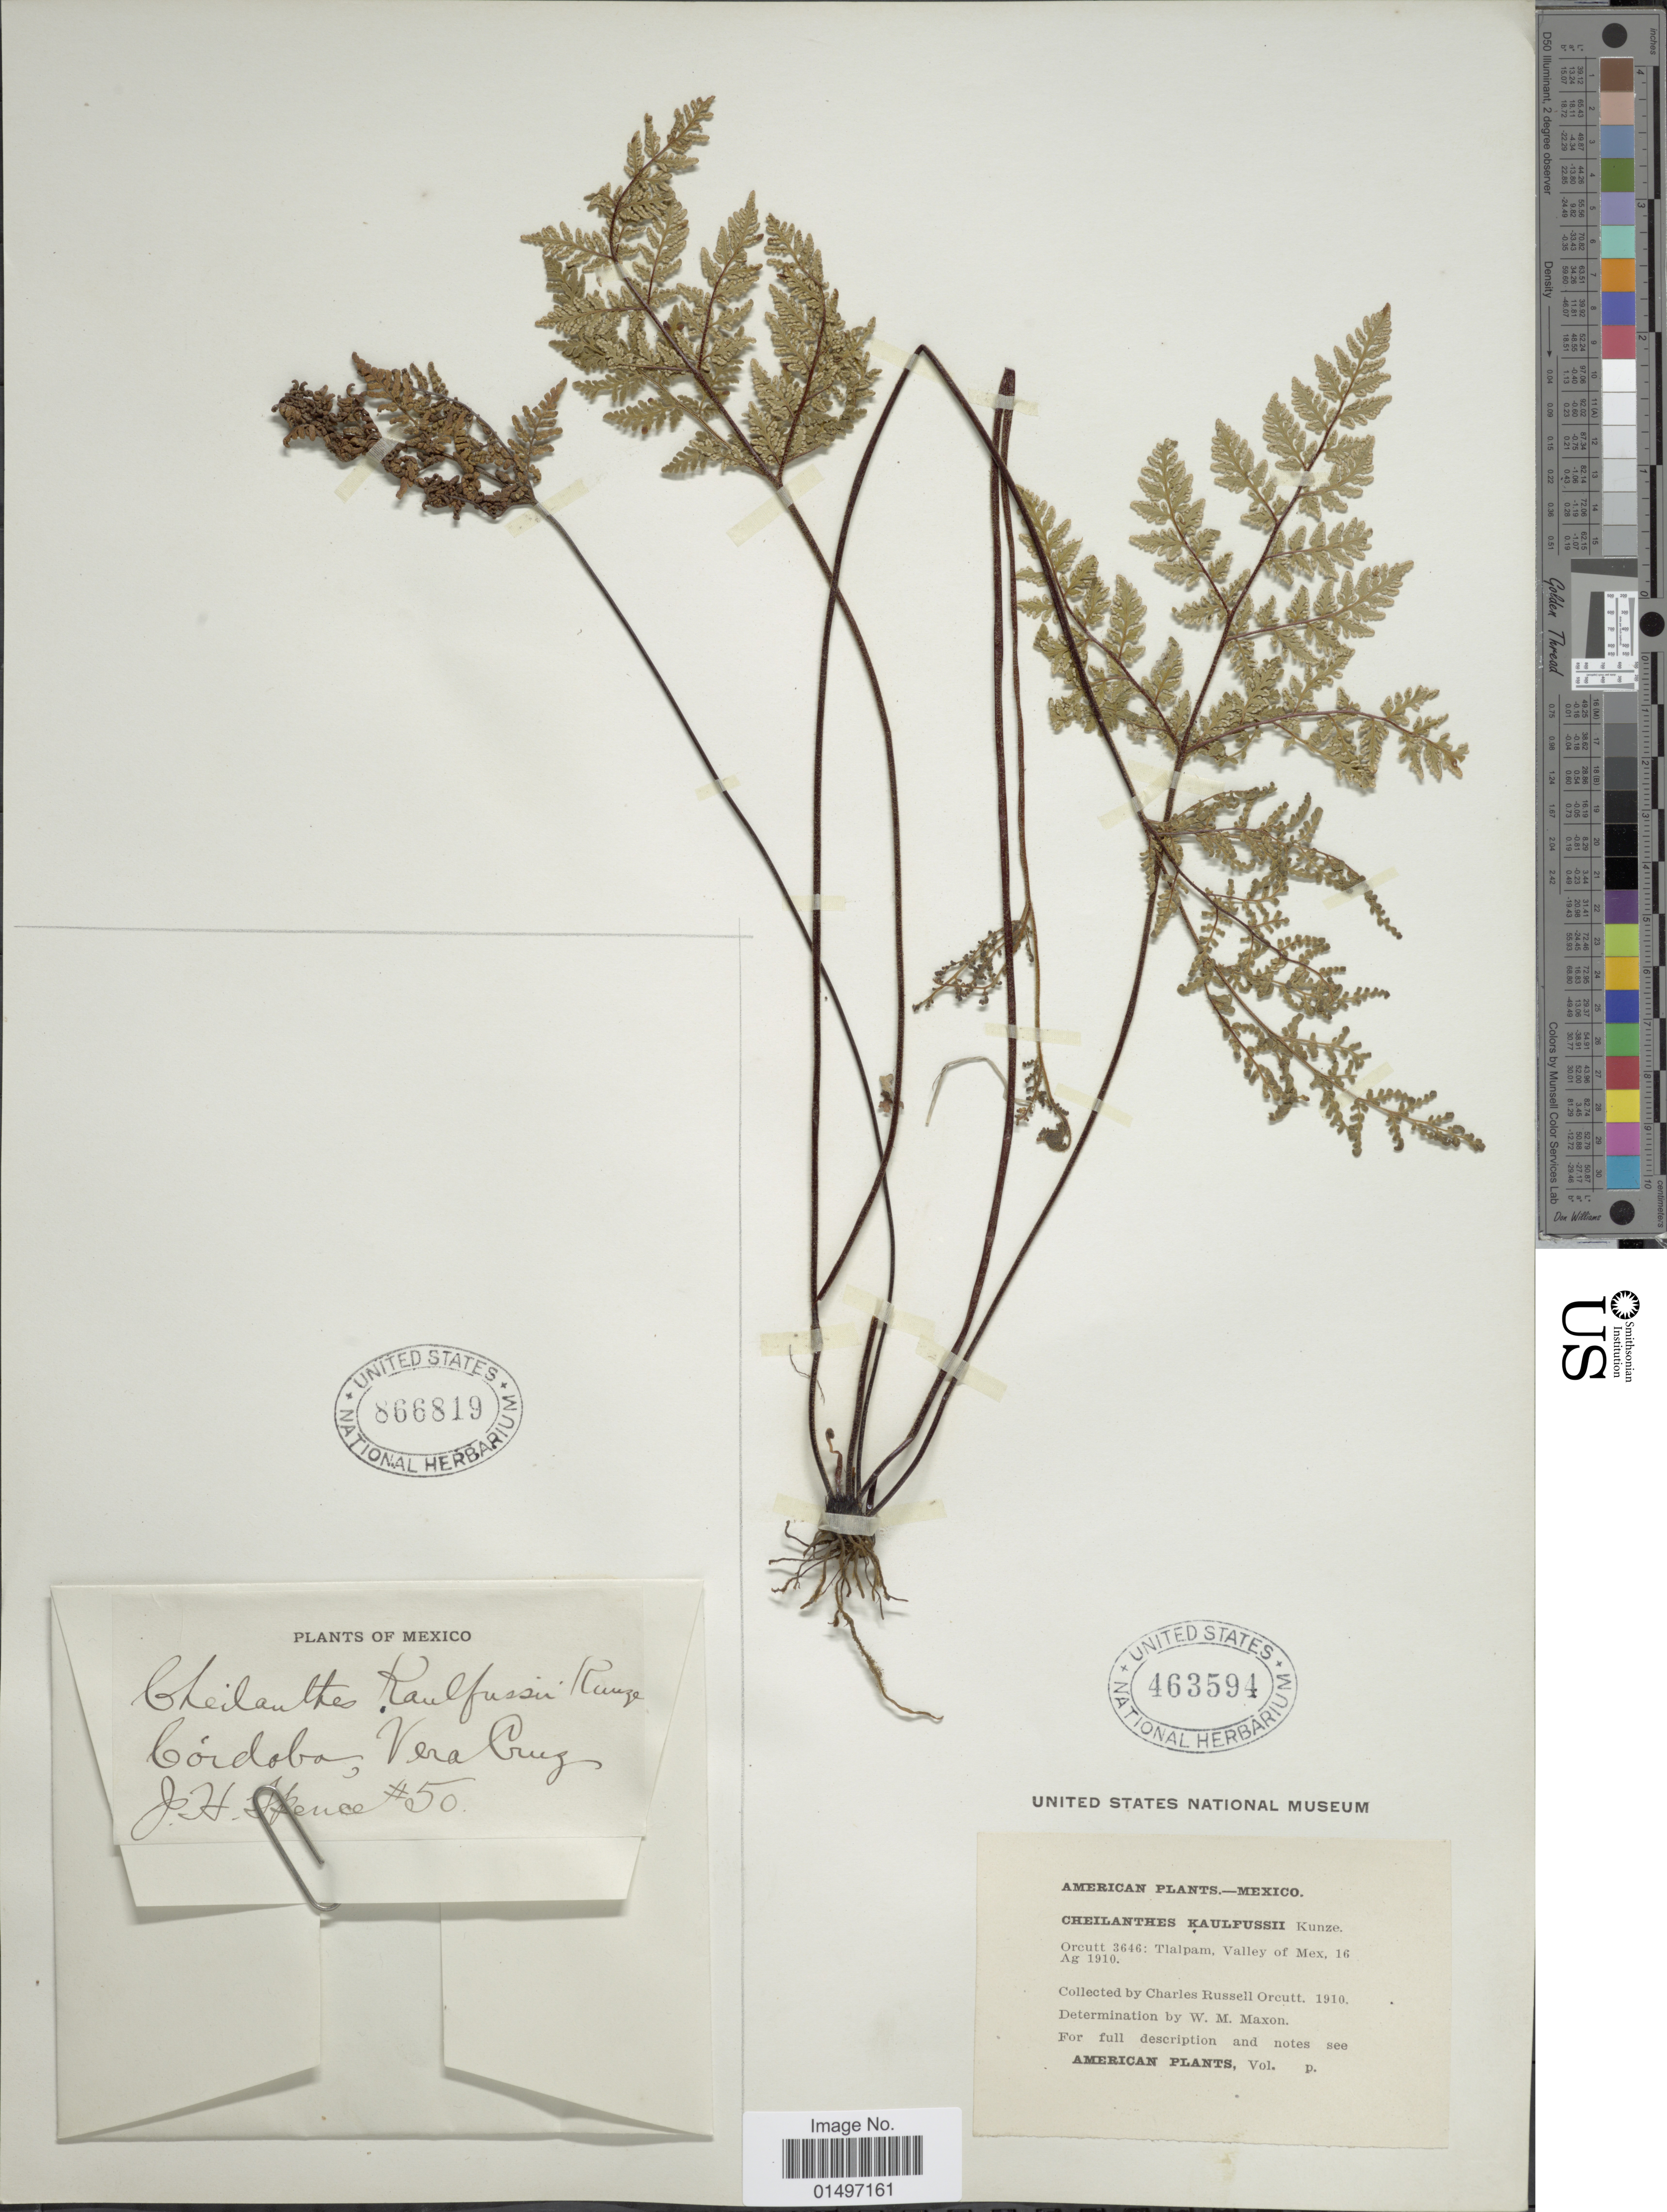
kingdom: Plantae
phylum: Tracheophyta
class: Polypodiopsida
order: Polypodiales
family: Pteridaceae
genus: Gaga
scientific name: Gaga kaulfussii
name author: (Kunze) Fay W. Li & Windham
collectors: J. Spence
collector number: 50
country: Mexico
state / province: Veracruz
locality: Mexico, Cordoba, Vera Cruz.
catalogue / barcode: US 866819